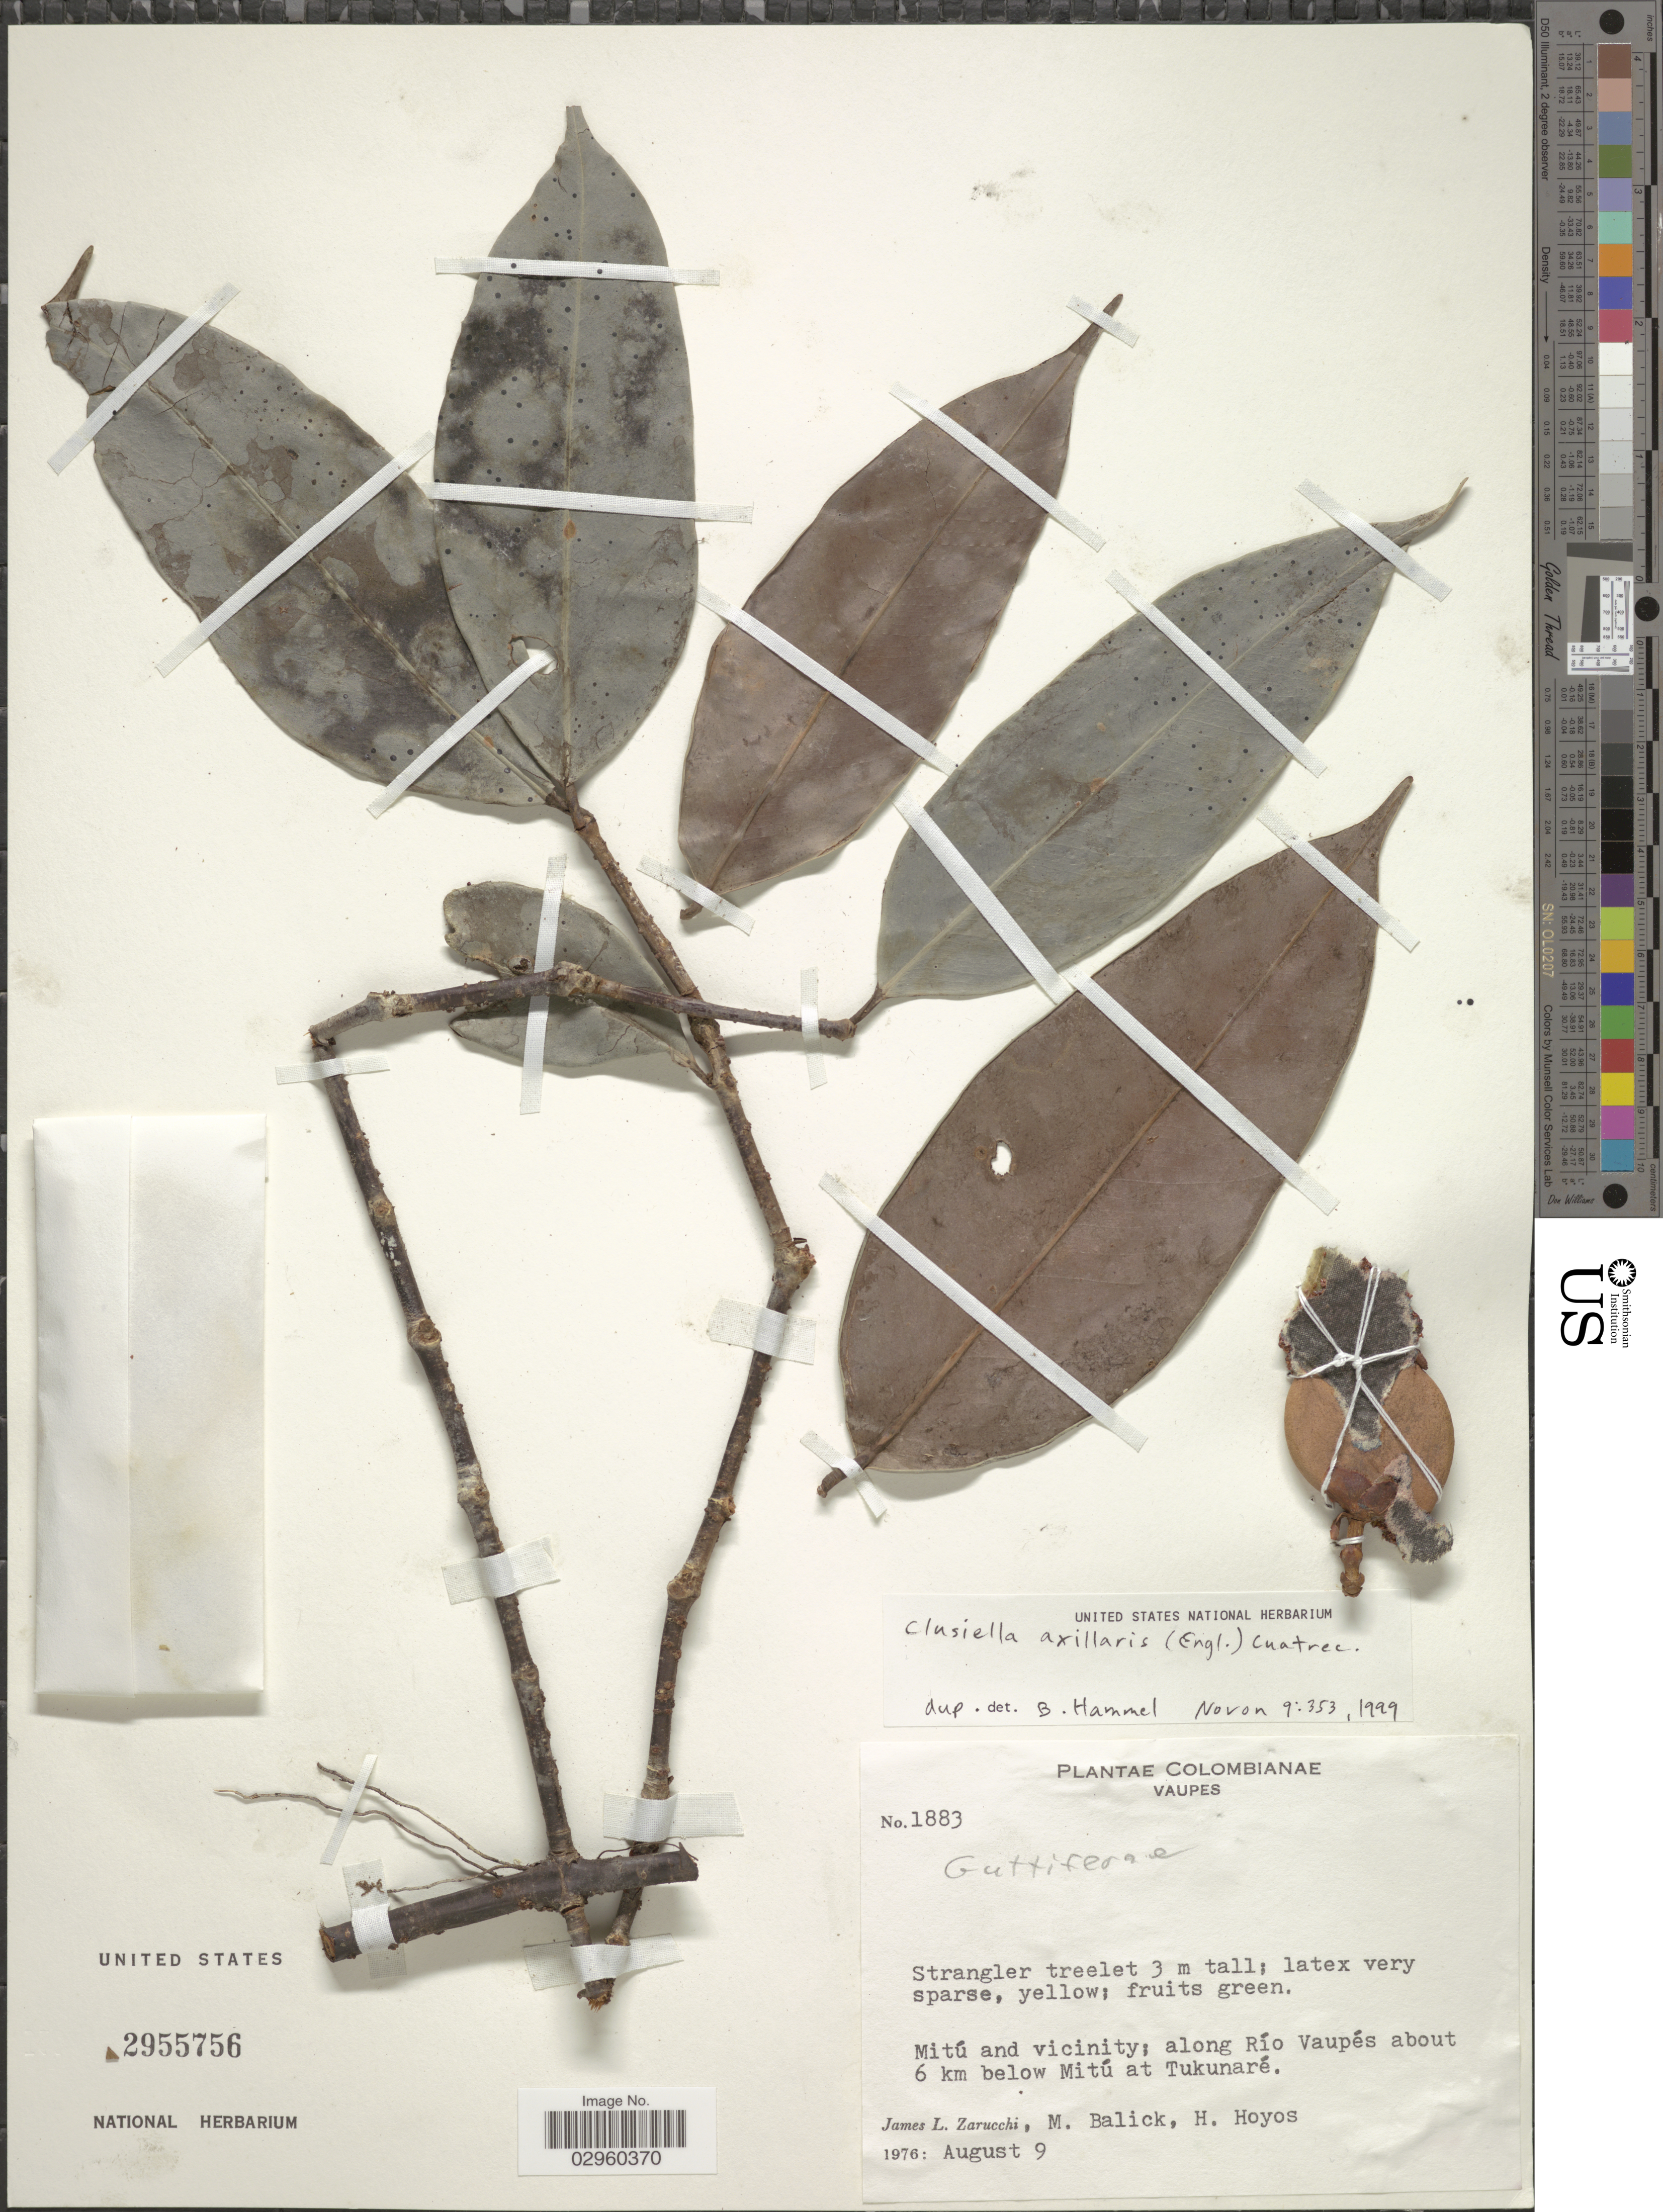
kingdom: Plantae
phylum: Tracheophyta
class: Magnoliopsida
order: Malpighiales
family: Calophyllaceae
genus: Clusiella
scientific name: Clusiella axillaris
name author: (Engl.) Cuatrec.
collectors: J. L. Zarucchi, M. Balick & H. Hoyos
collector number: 1883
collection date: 1976-08-09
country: Colombia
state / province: Vaupés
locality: Mitú and vicinity: along Río Vaupés about 6 km below Mitú at Tukunaré.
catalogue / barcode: US 2955756